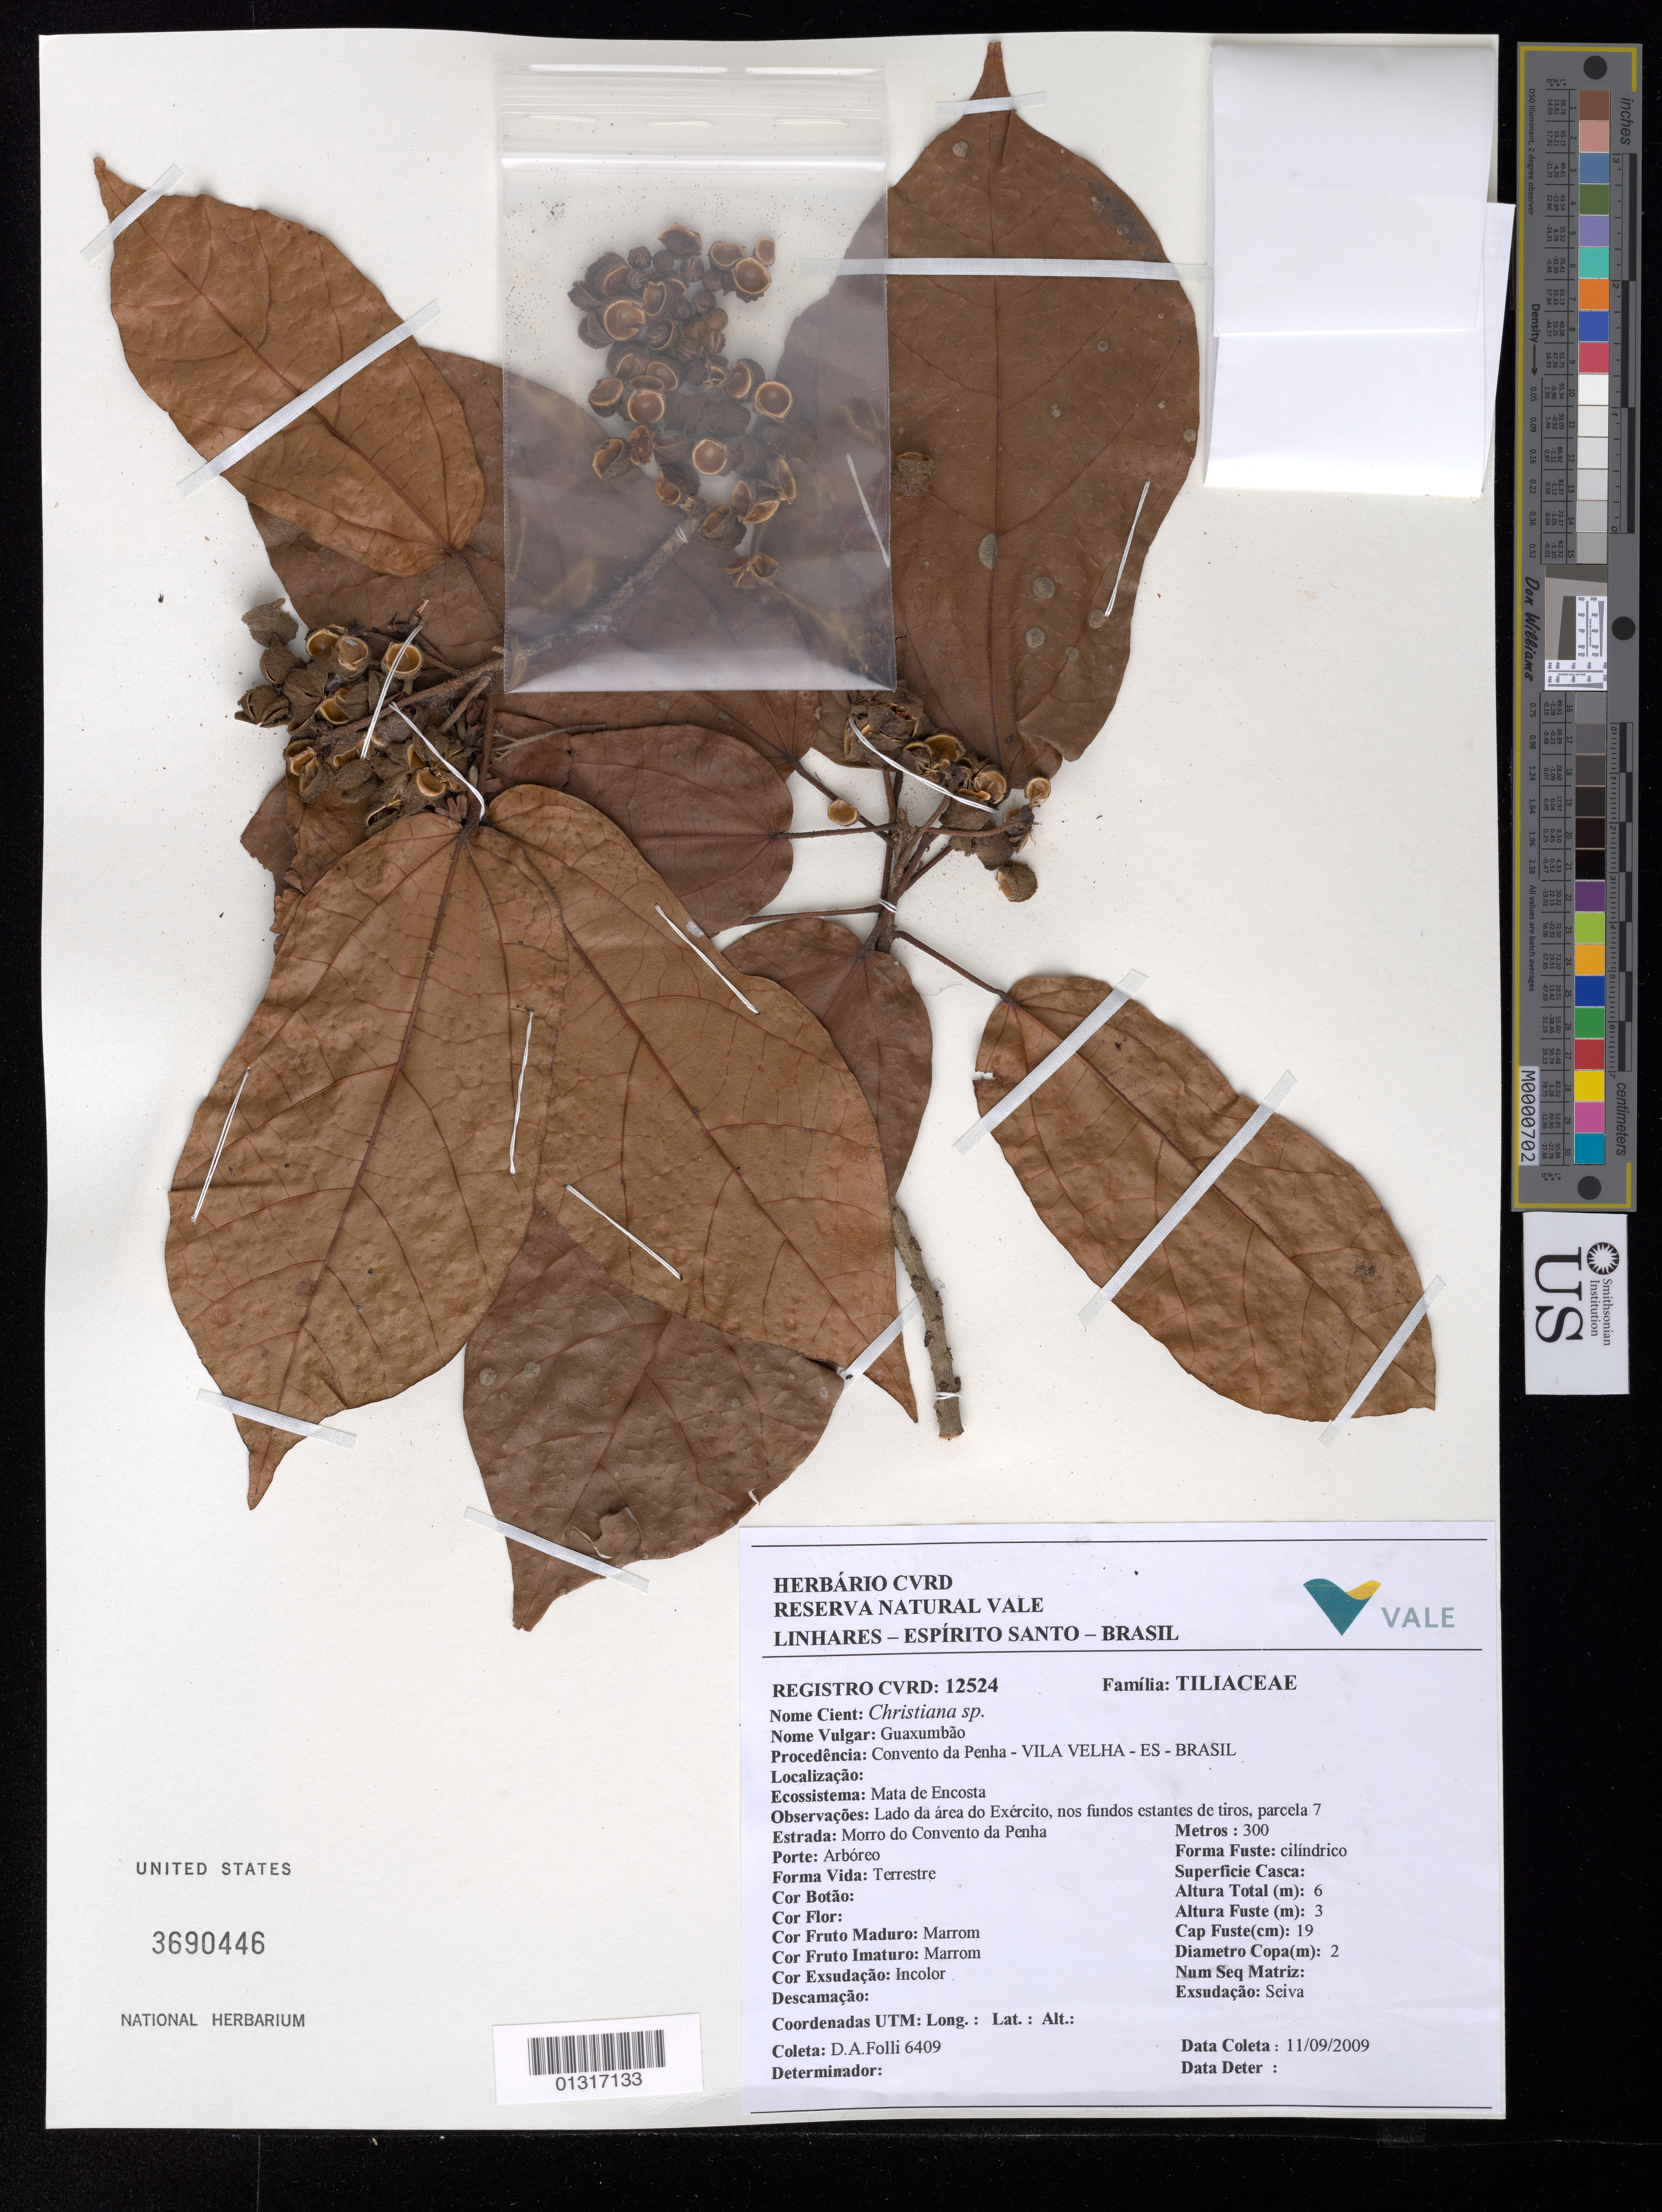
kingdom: Plantae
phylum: Tracheophyta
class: Magnoliopsida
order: Malvales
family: Malvaceae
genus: Christiana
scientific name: Christiana restingae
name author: Coutinho et al.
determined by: Dorr, Laurence J., Curator (BOT), Smithsonian Institution - National Museum of Natural History (UNITED STATES)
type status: Paratype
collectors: D. Folli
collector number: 6409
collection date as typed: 11 Sep 2009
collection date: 2009-09-11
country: Brazil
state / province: Espírito Santo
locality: Convento da Penha - Vila Velha, Estrada Morro do Convento da Penha.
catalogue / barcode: US 3690446